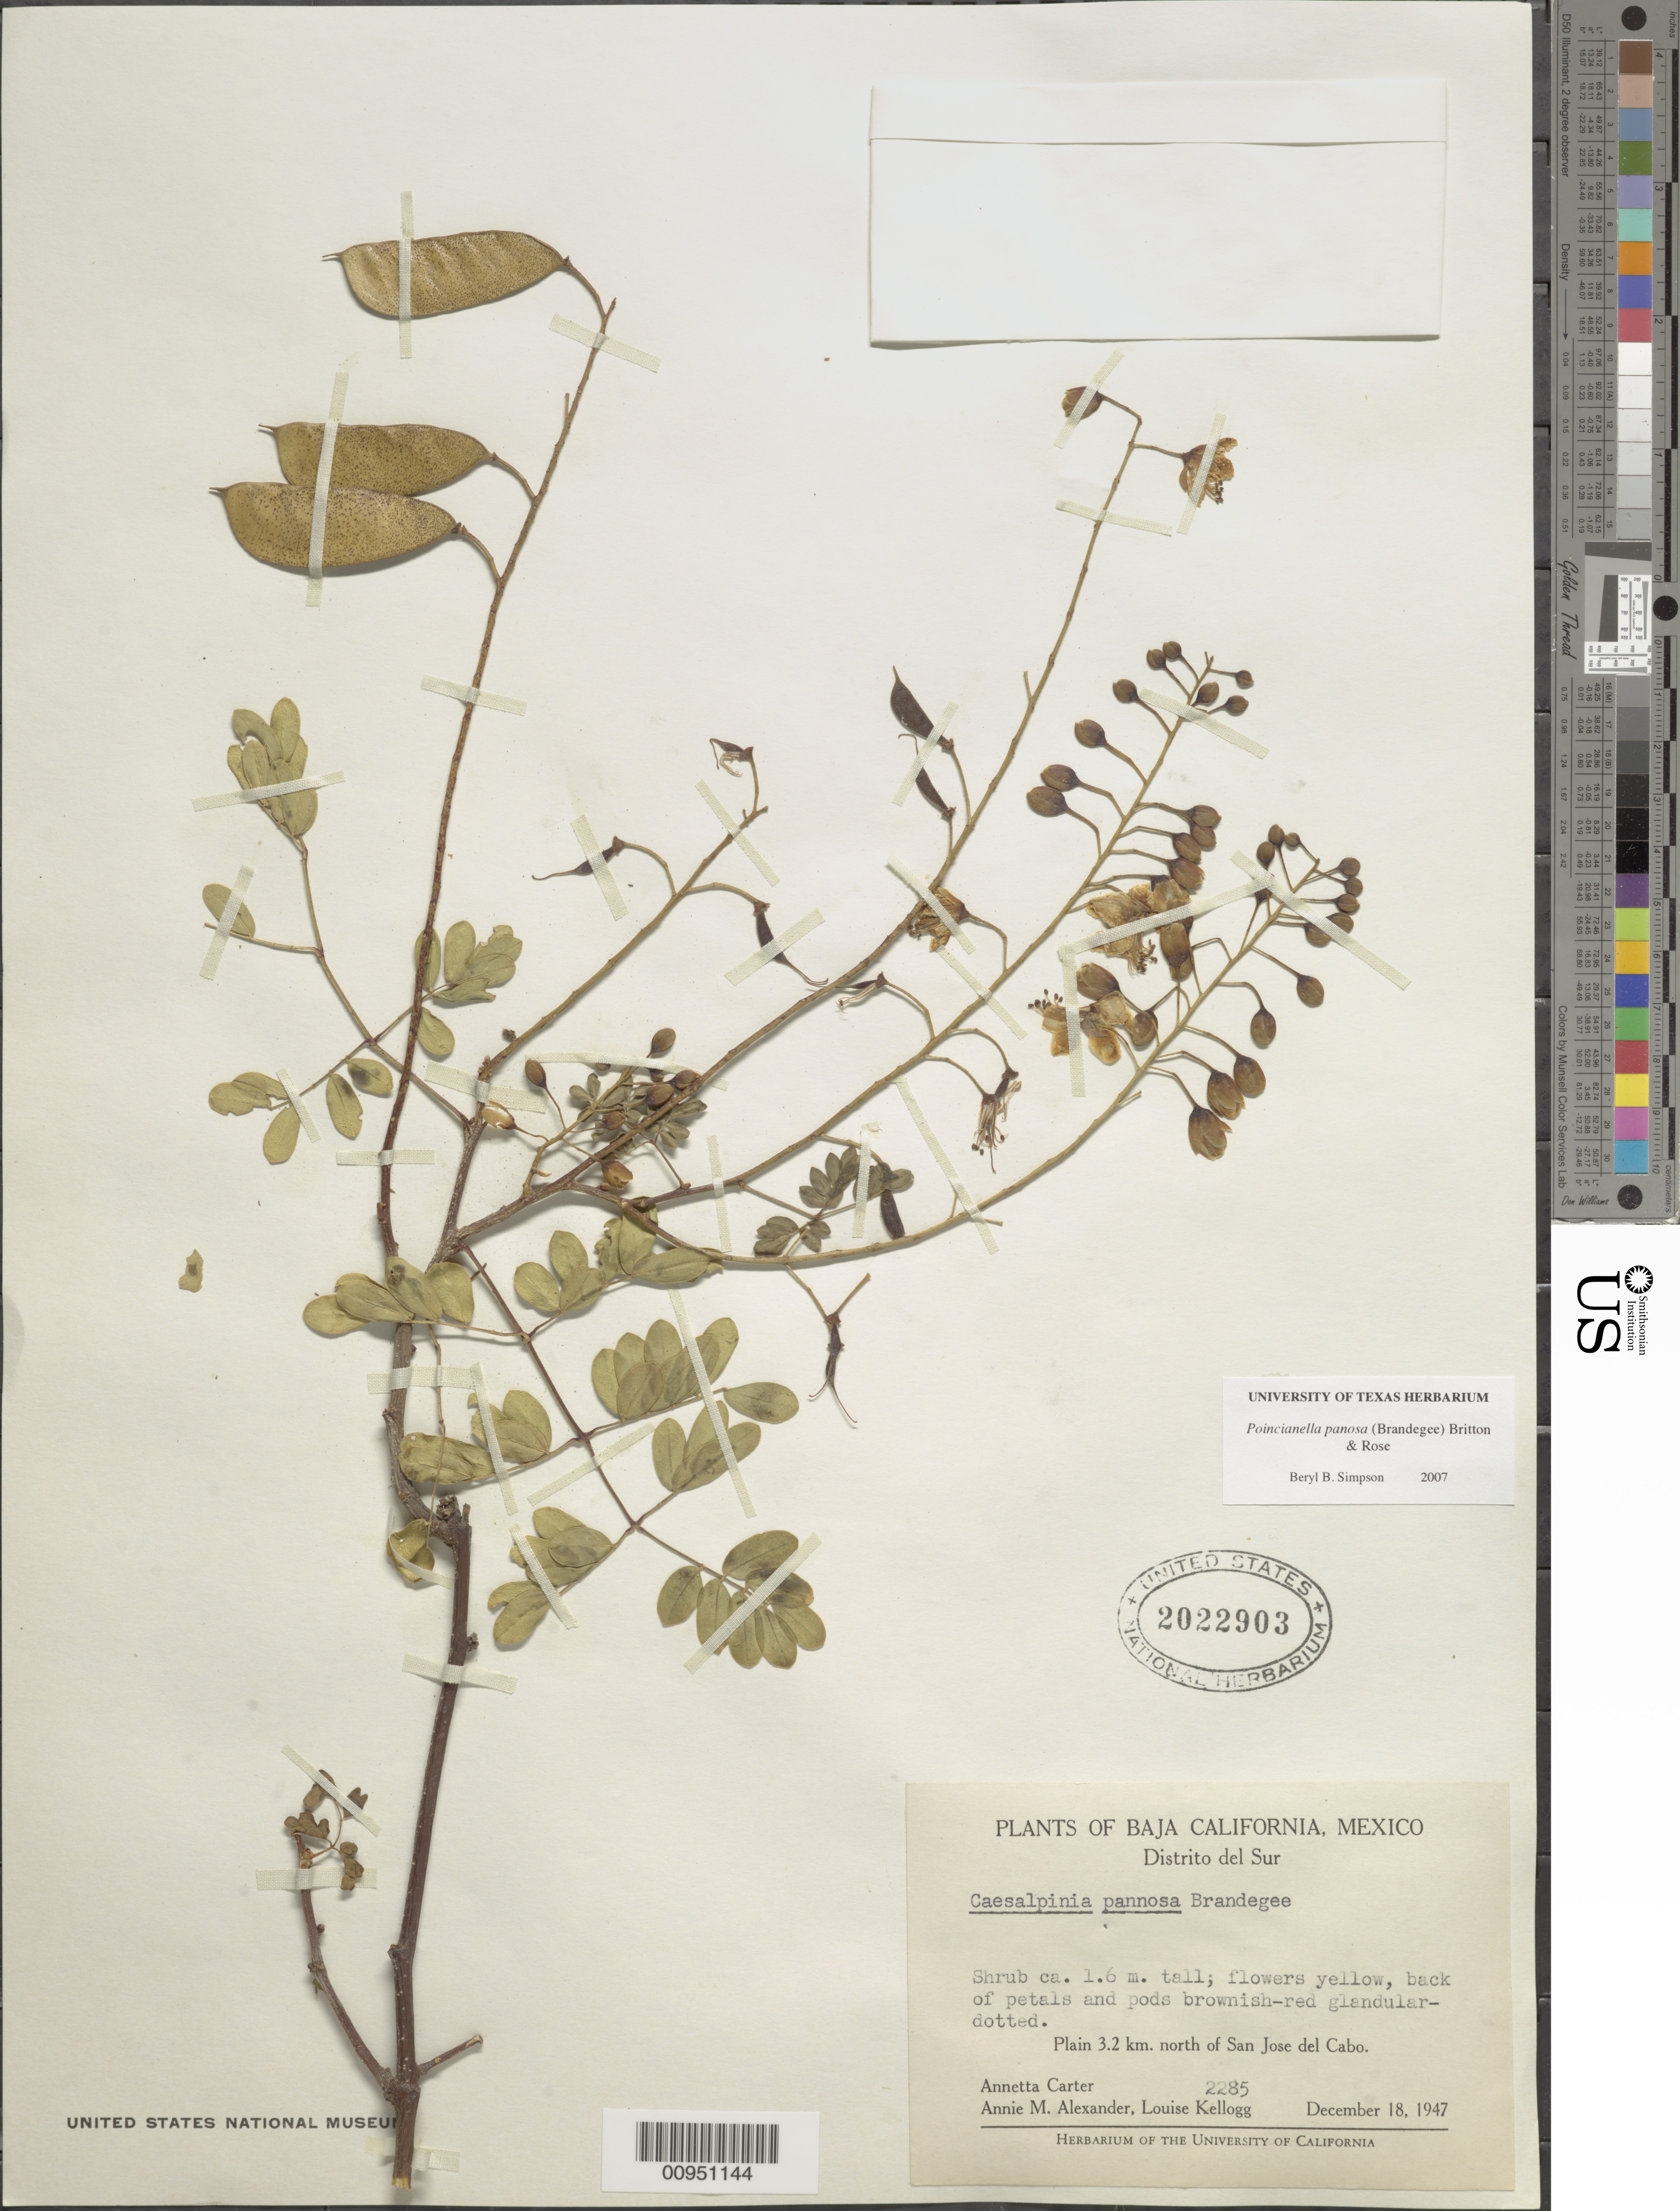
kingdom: Plantae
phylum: Tracheophyta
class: Magnoliopsida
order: Fabales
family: Fabaceae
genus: Erythrostemon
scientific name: Erythrostemon pannosus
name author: (K. Brandegee) Gagnon & G.P. Lewis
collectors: A. M. Carter, A. M. Alexander & L. Kellogg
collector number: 2285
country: Mexico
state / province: Baja California Sur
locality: N of San Jose del Cabo.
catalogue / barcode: US 2022903